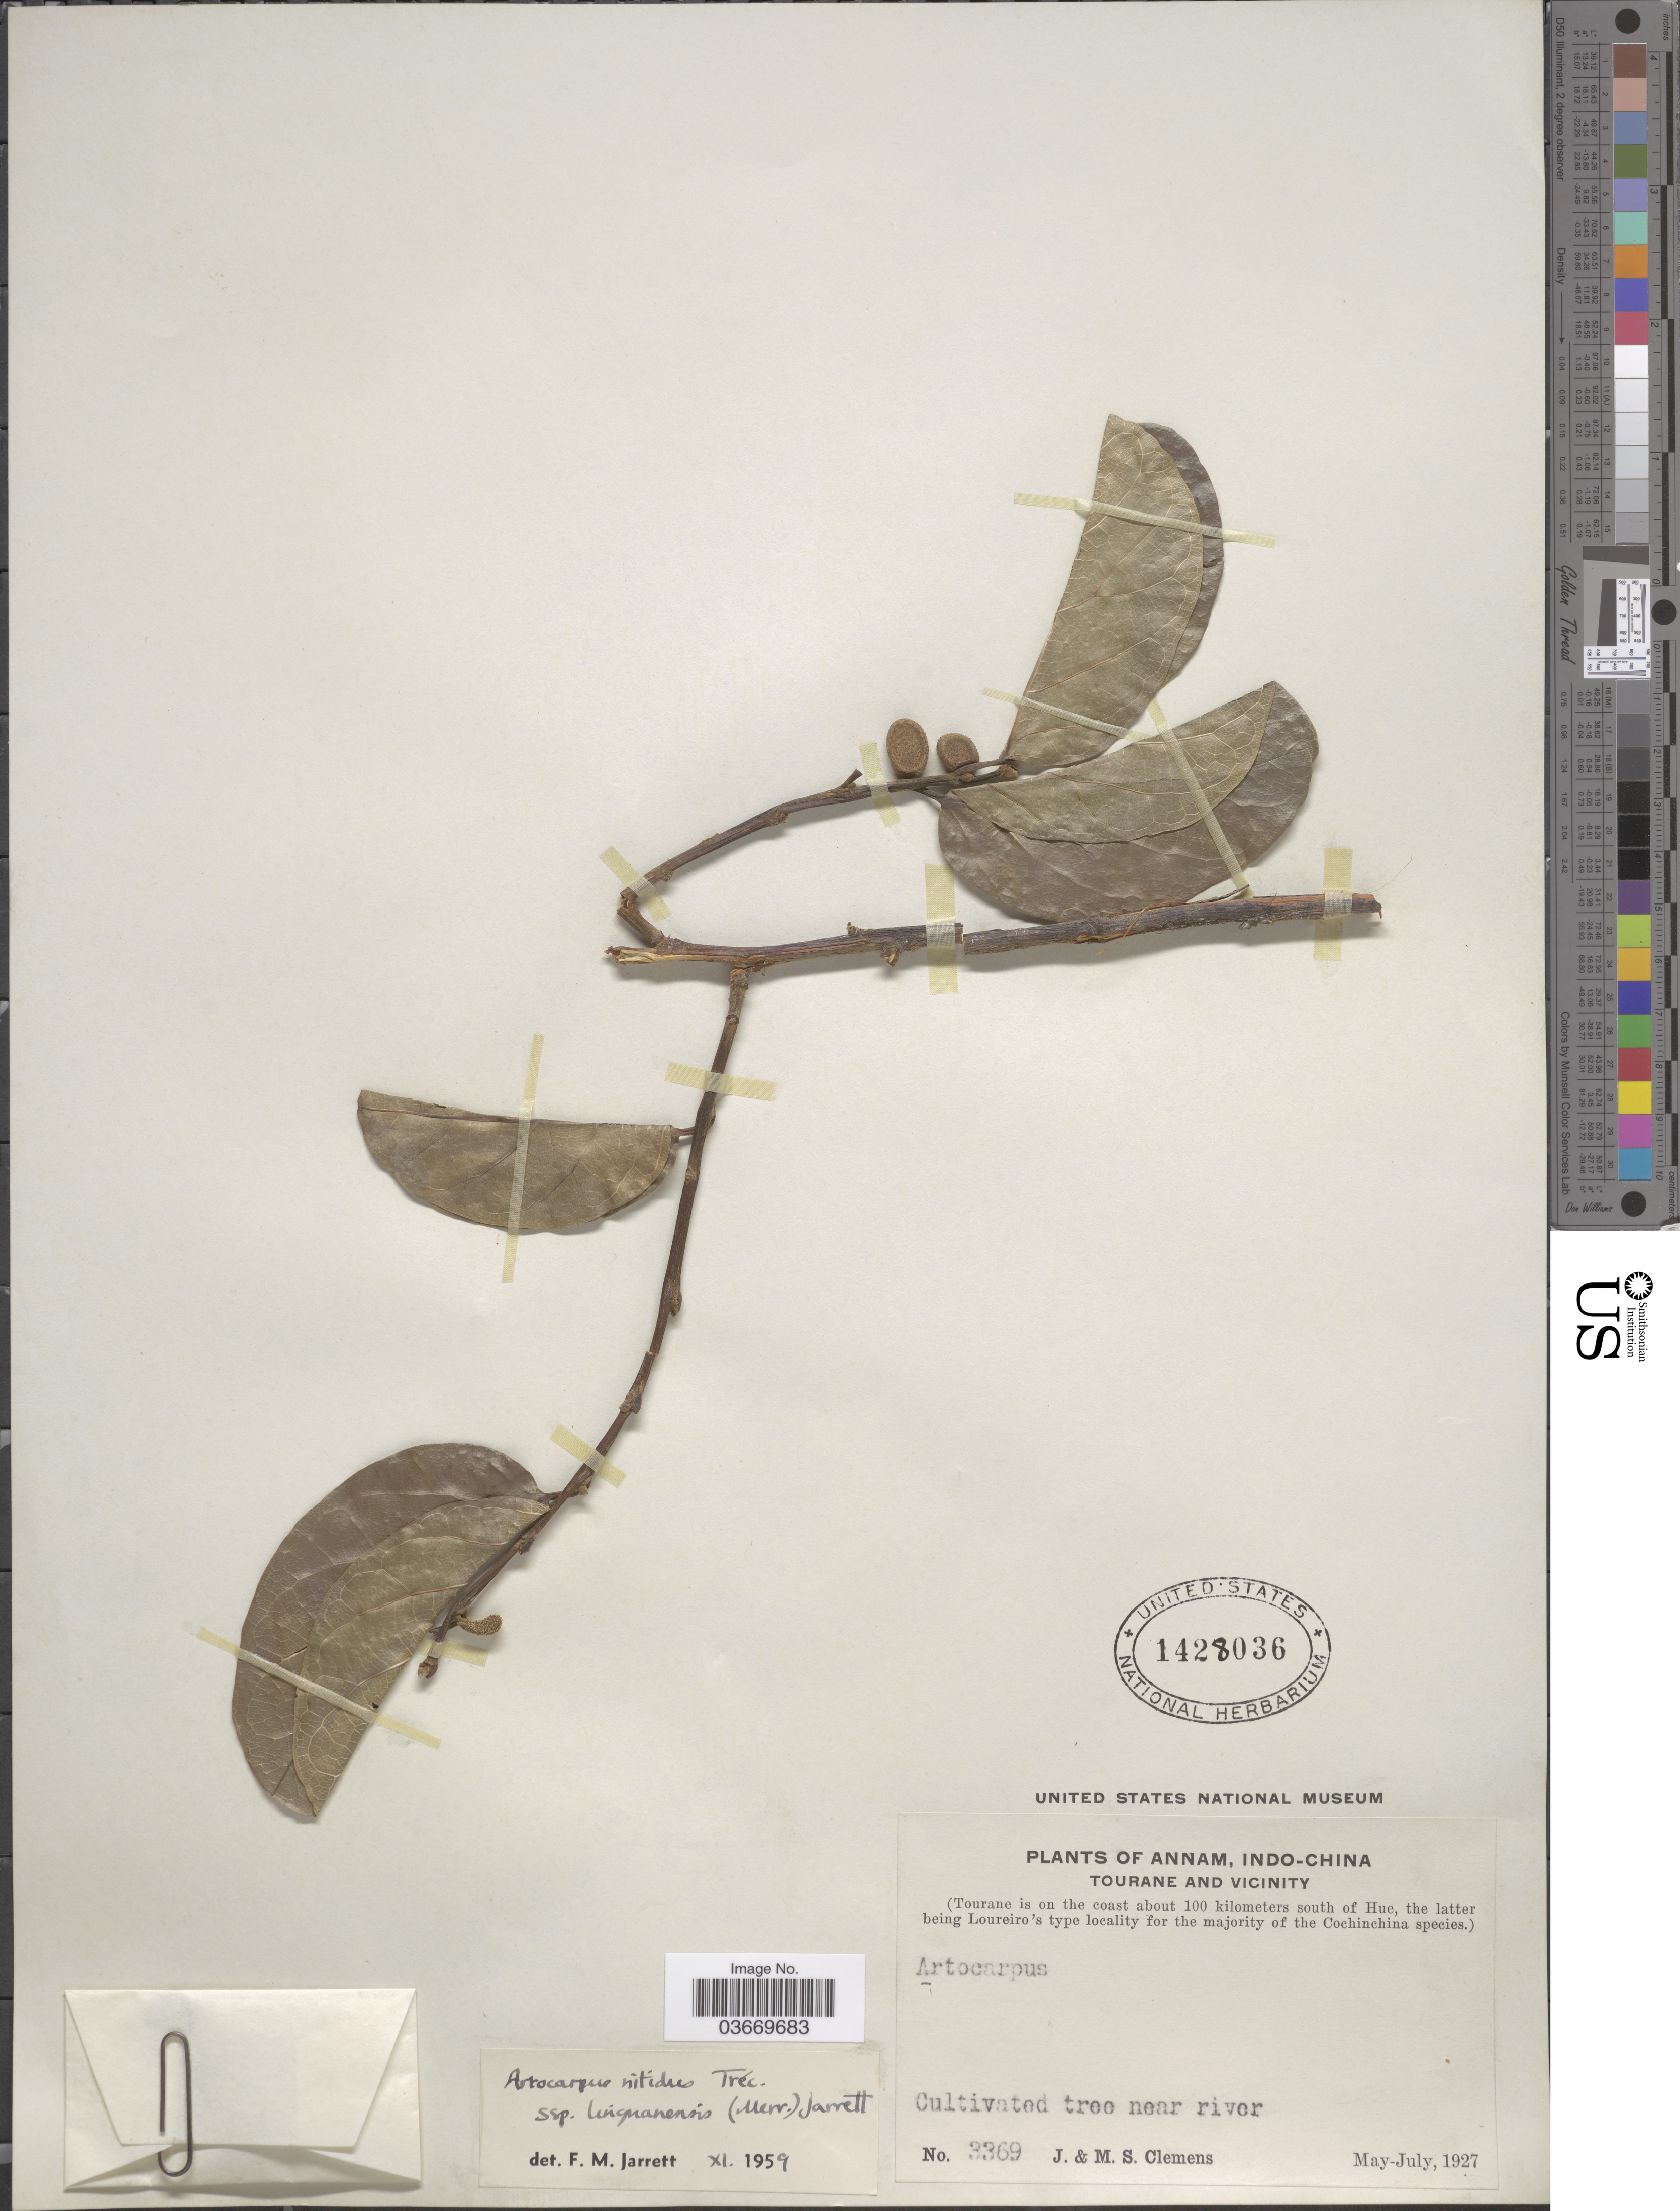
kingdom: Plantae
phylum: Tracheophyta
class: Magnoliopsida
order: Rosales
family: Moraceae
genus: Artocarpus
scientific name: Artocarpus nitidus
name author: Trécul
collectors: J. Clemens & M. S. Clemens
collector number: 3369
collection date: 1927-05/1927-07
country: Vietnam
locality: Annam, Indo-China Tourane and Vicinity. Tourane is on the coast about 100 kilometers south of Hue.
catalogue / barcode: US 1428036